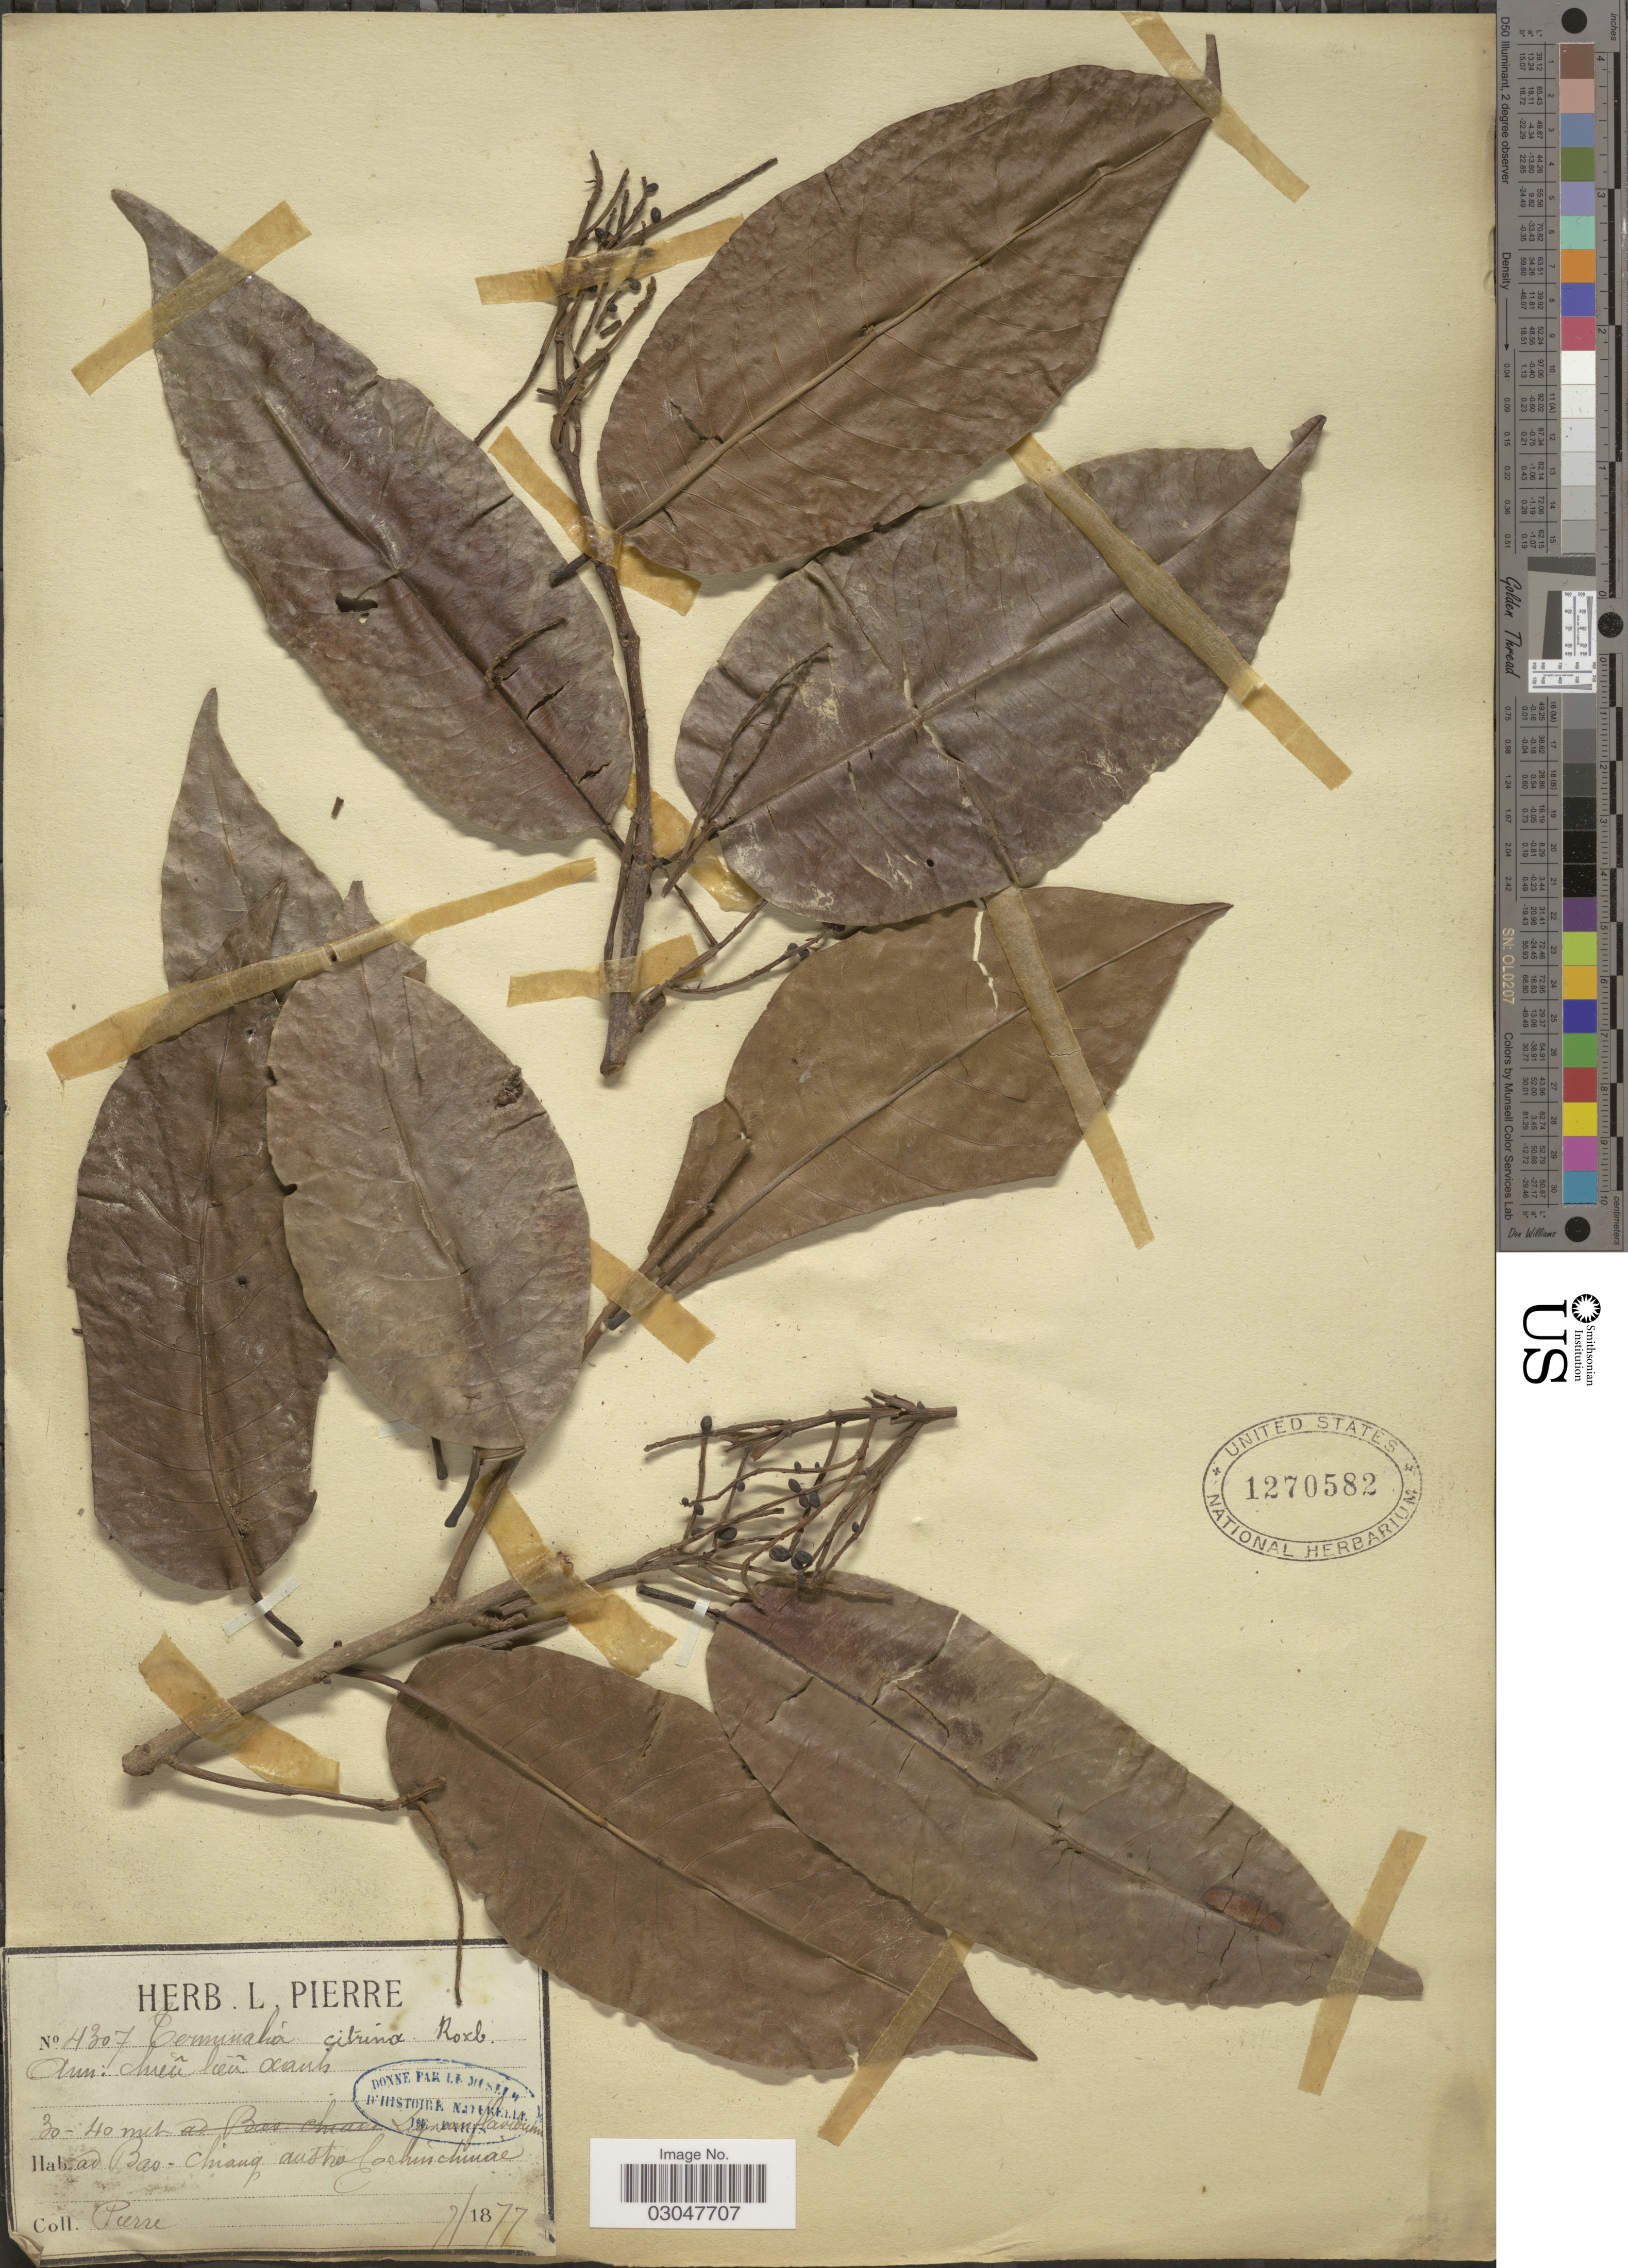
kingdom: Plantae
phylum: Tracheophyta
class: Magnoliopsida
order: Myrtales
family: Combretaceae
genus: Terminalia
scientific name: Terminalia citrina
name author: (Gaertn.) Roxb. ex Flem.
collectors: L. Pierre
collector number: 4307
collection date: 1877-07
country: Vietnam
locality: Bao-Chiang, austro Cochinchinae.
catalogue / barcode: US 1270582